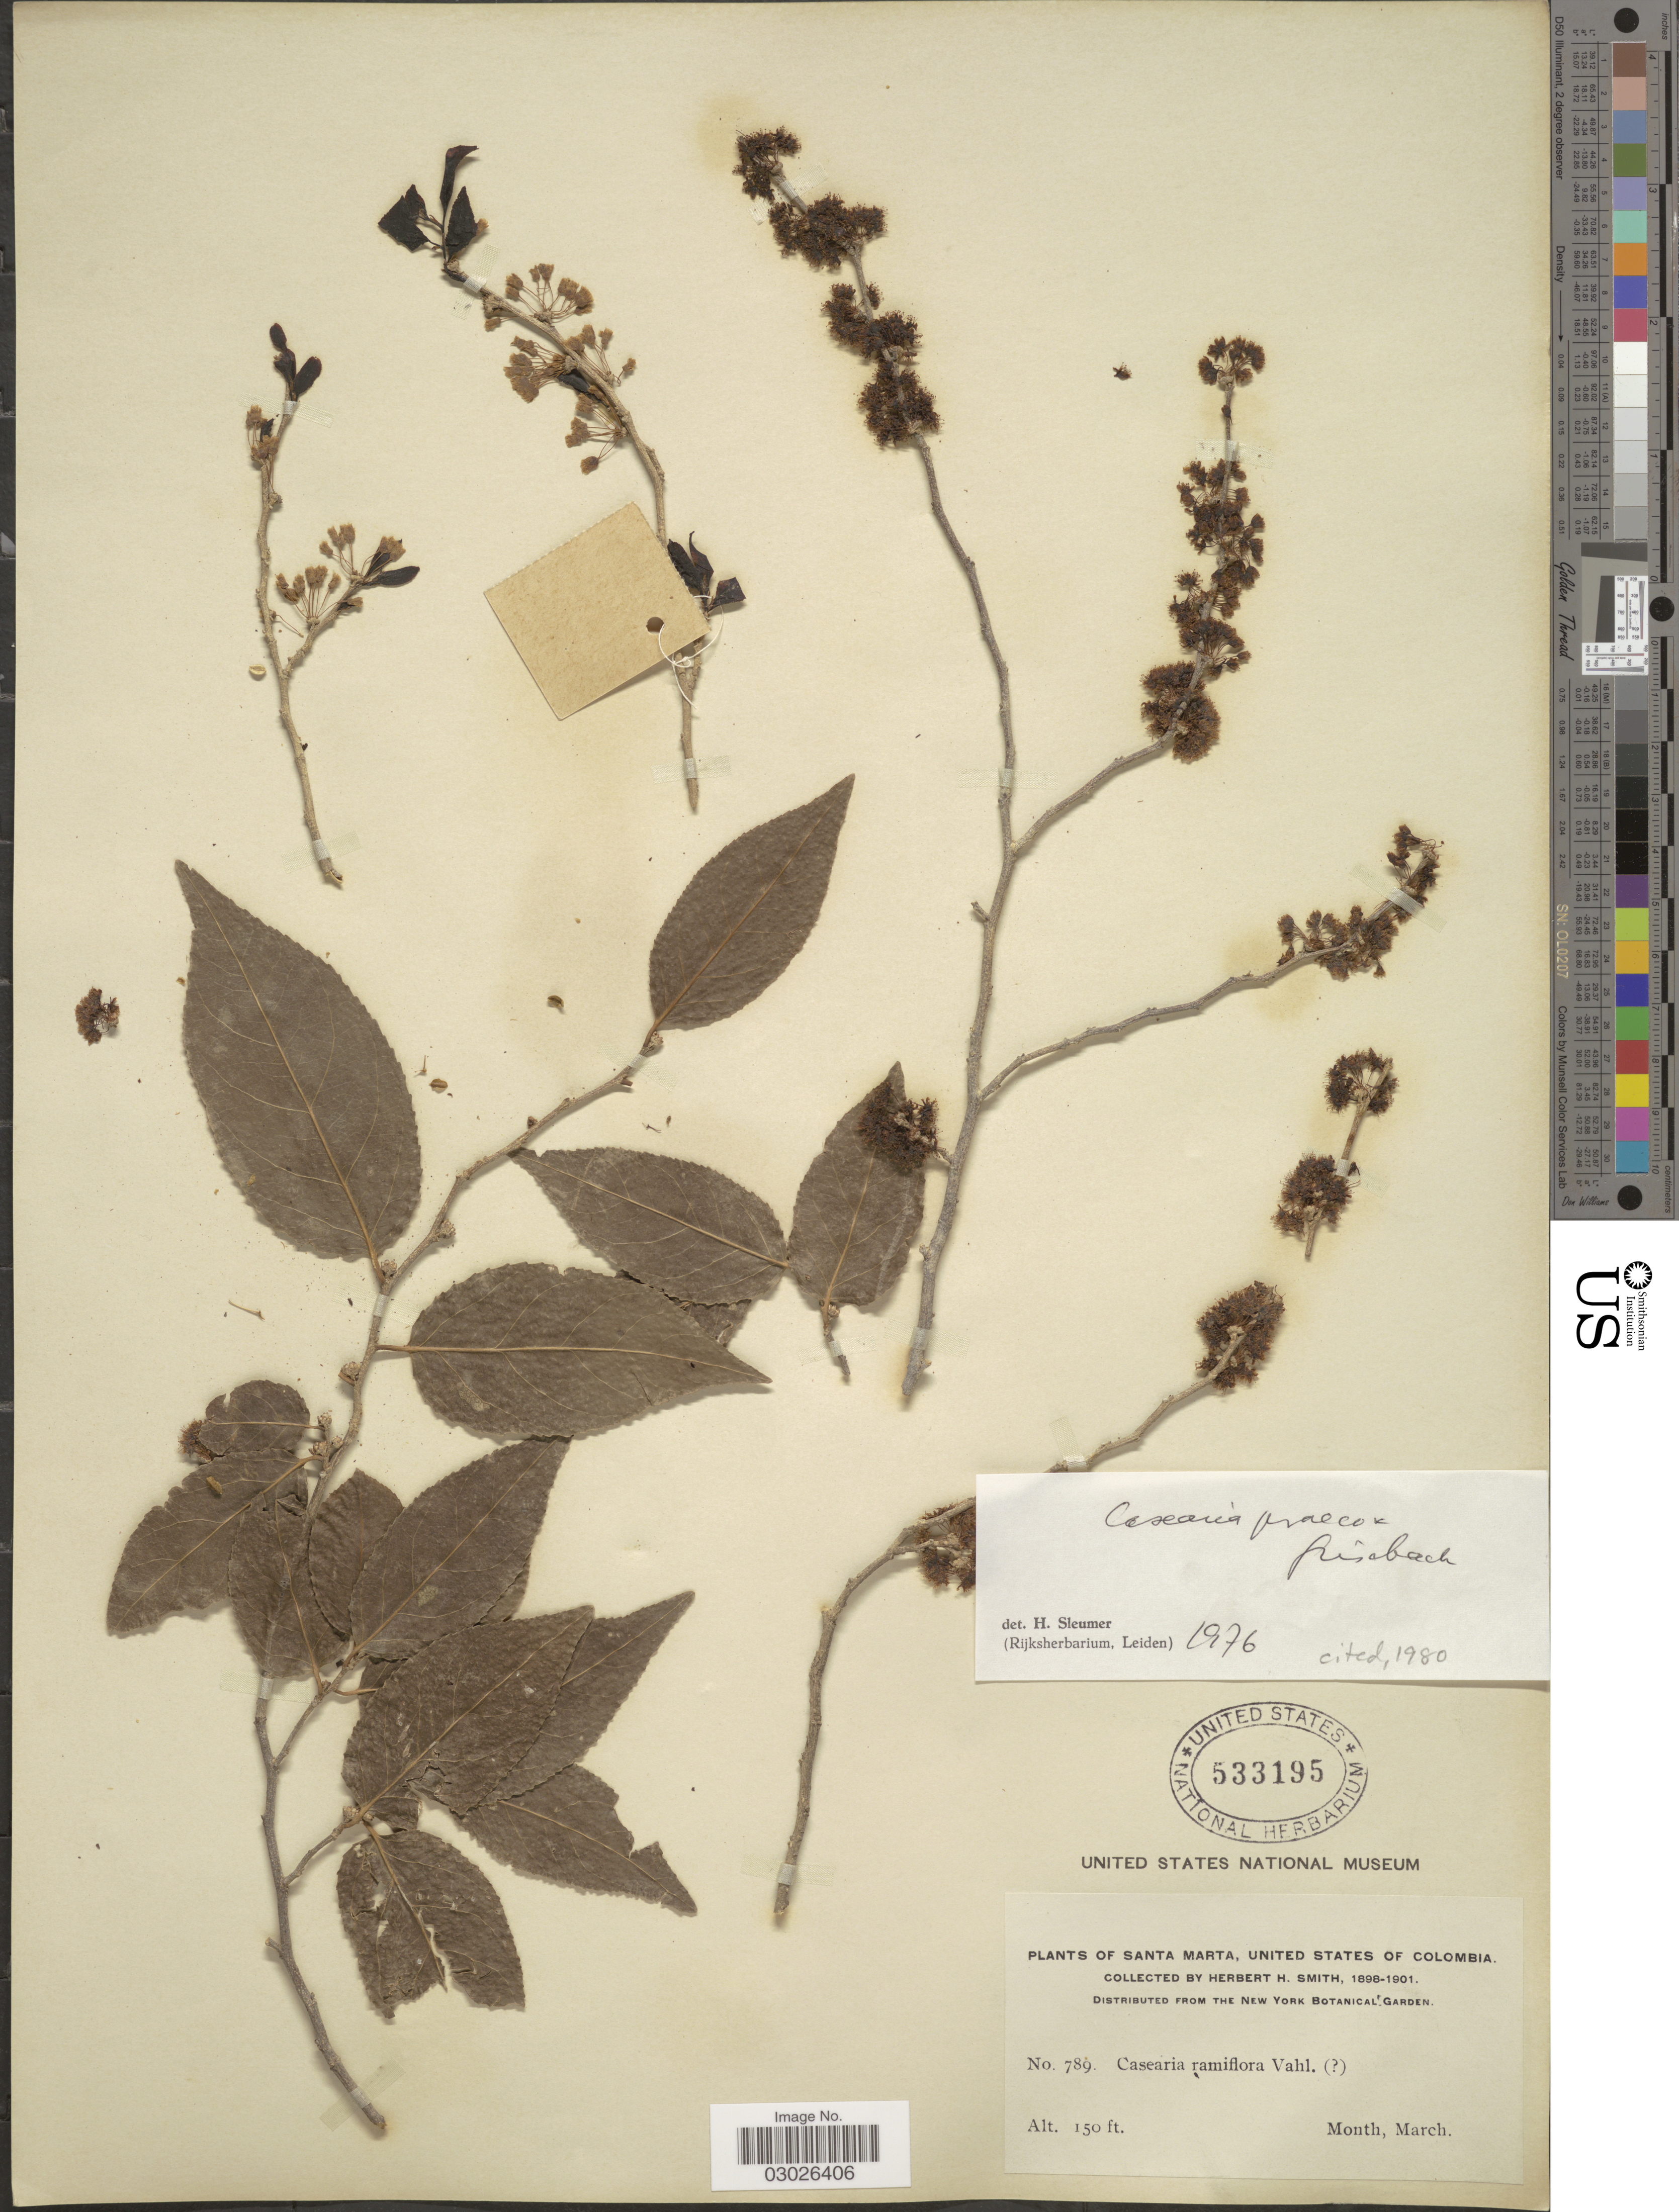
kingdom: Plantae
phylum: Tracheophyta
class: Magnoliopsida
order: Malpighiales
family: Salicaceae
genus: Casearia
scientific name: Casearia praecox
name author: Griseb.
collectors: Herbert H. Smith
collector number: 789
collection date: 1898-03/1901-03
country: Colombia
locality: Santa Maria, United States of Colombia.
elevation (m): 46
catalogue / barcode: US 533195